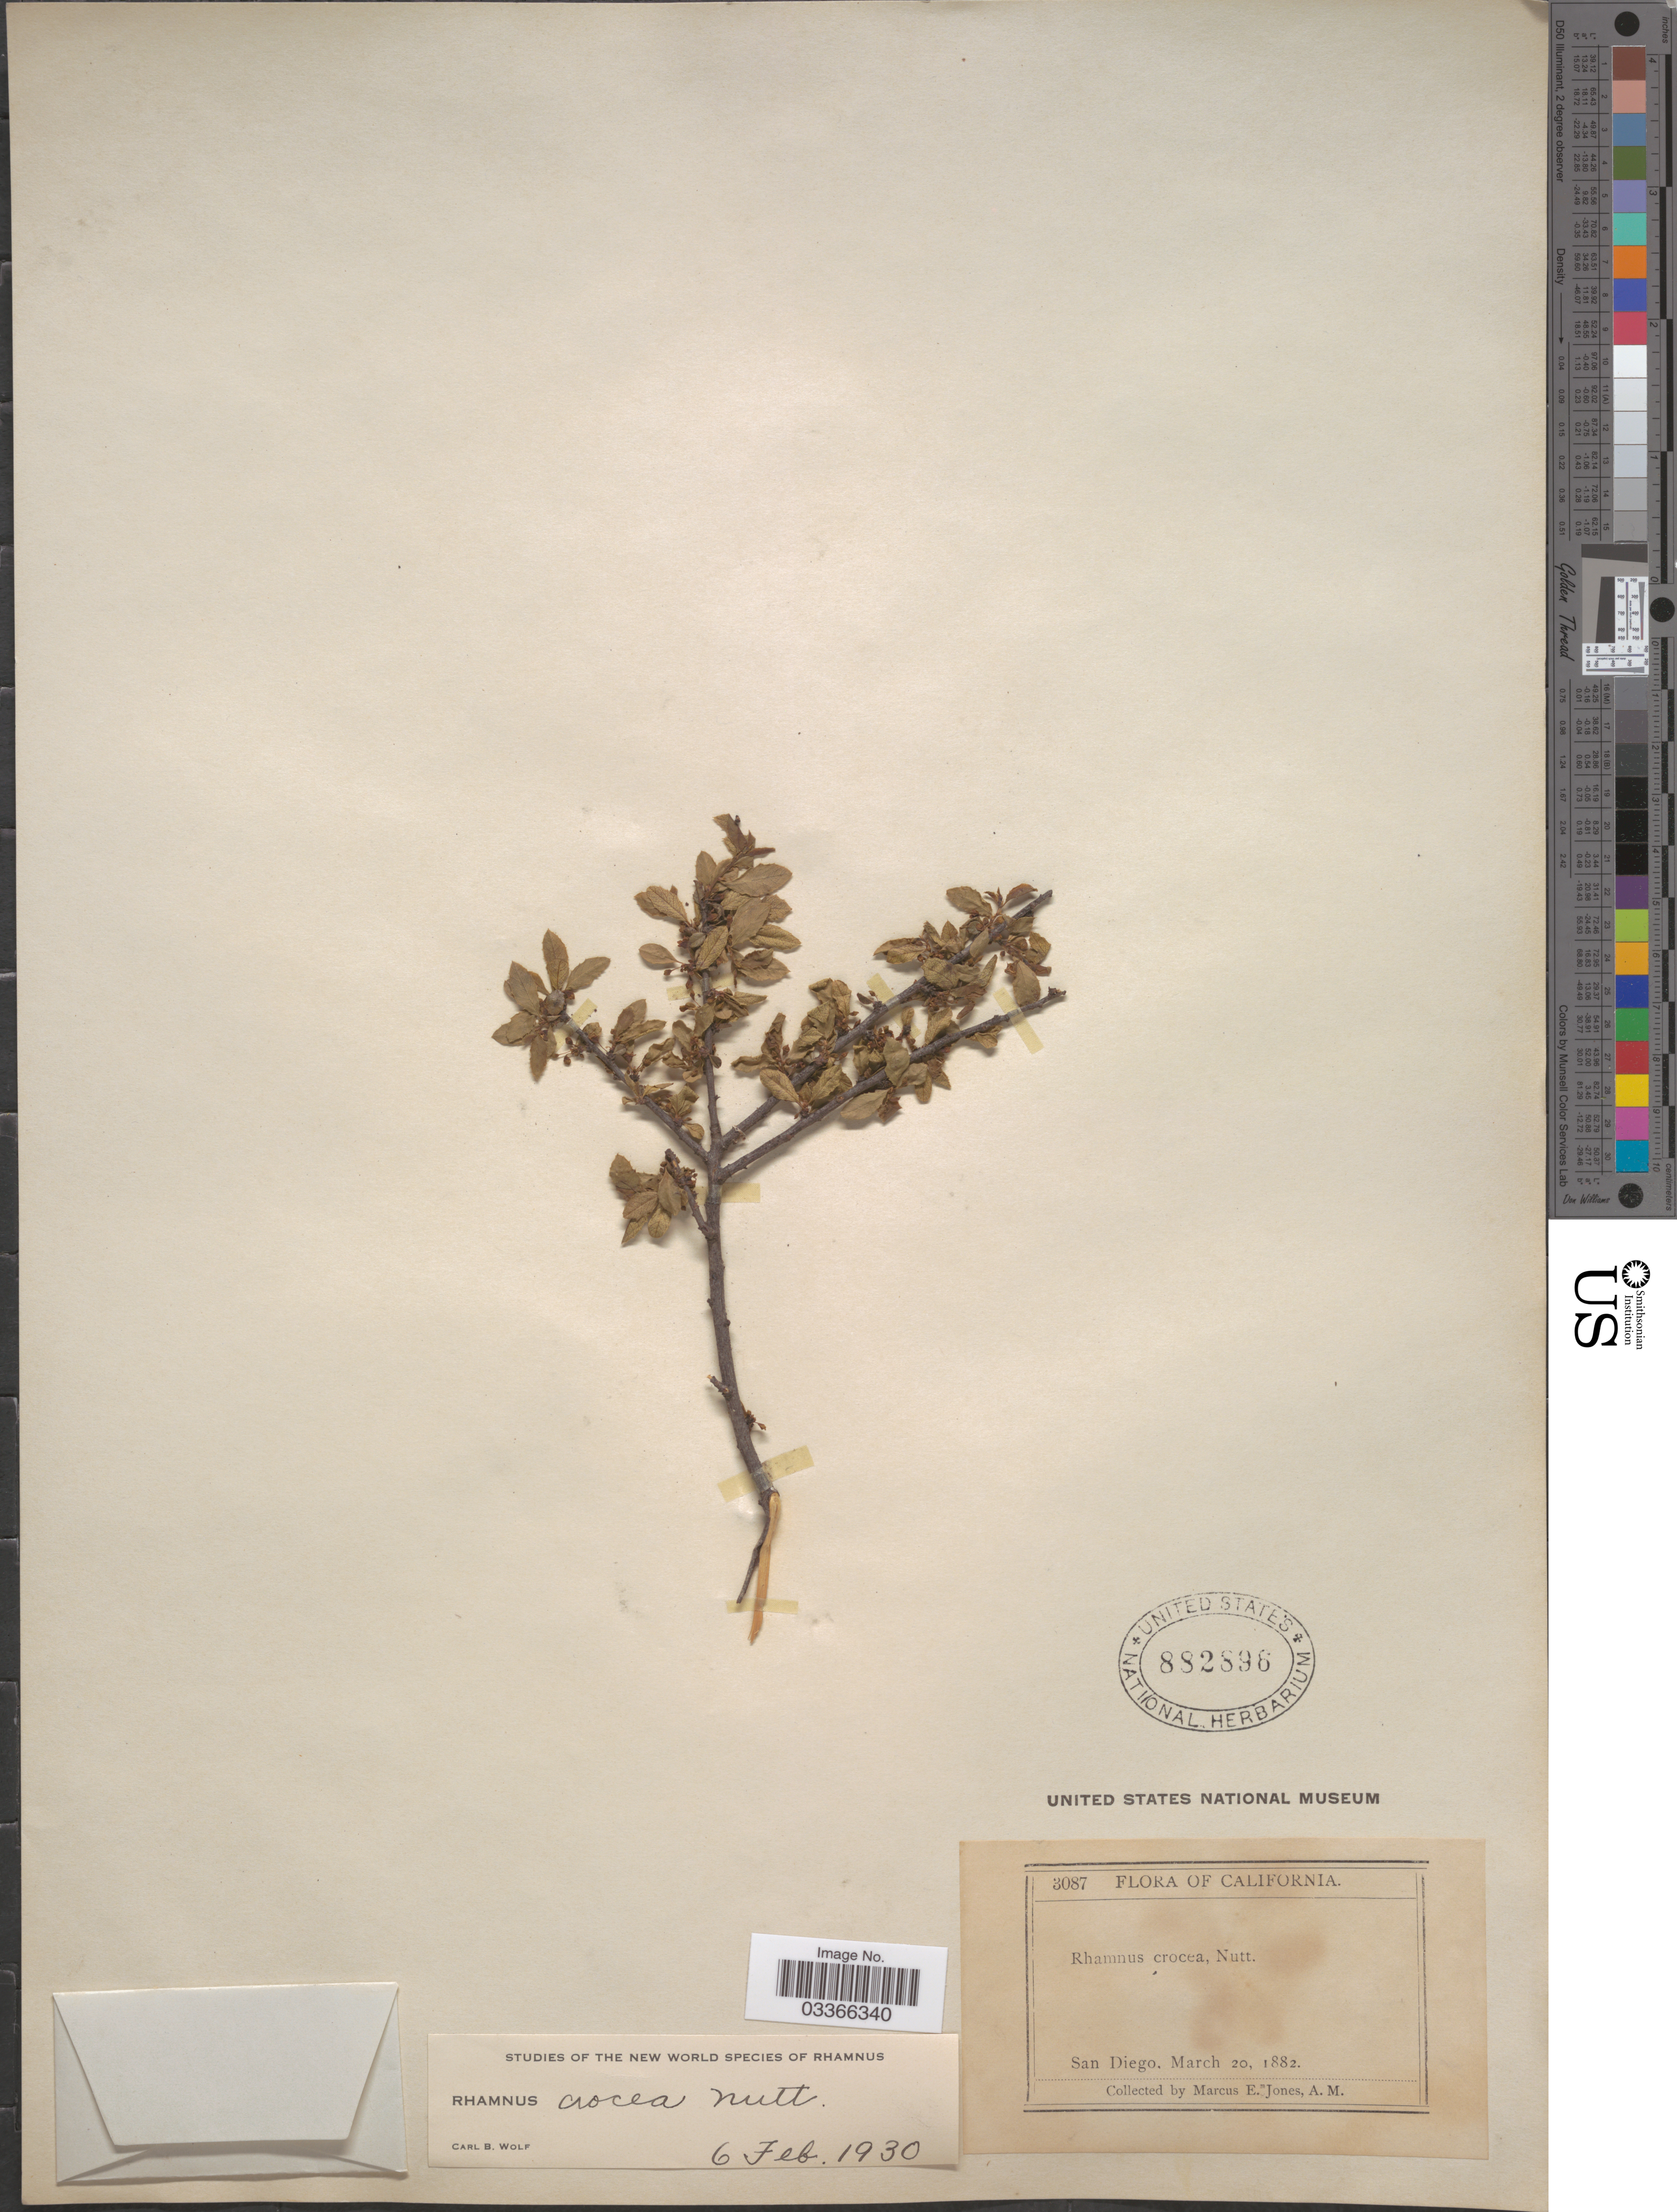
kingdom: Plantae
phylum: Tracheophyta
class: Magnoliopsida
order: Rosales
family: Rhamnaceae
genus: Rhamnus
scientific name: Rhamnus crocea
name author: Nutt.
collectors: M. E. Jones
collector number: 3087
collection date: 1882-03-20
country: United States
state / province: California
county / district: San Diego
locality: San Diego.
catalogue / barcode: US 882896